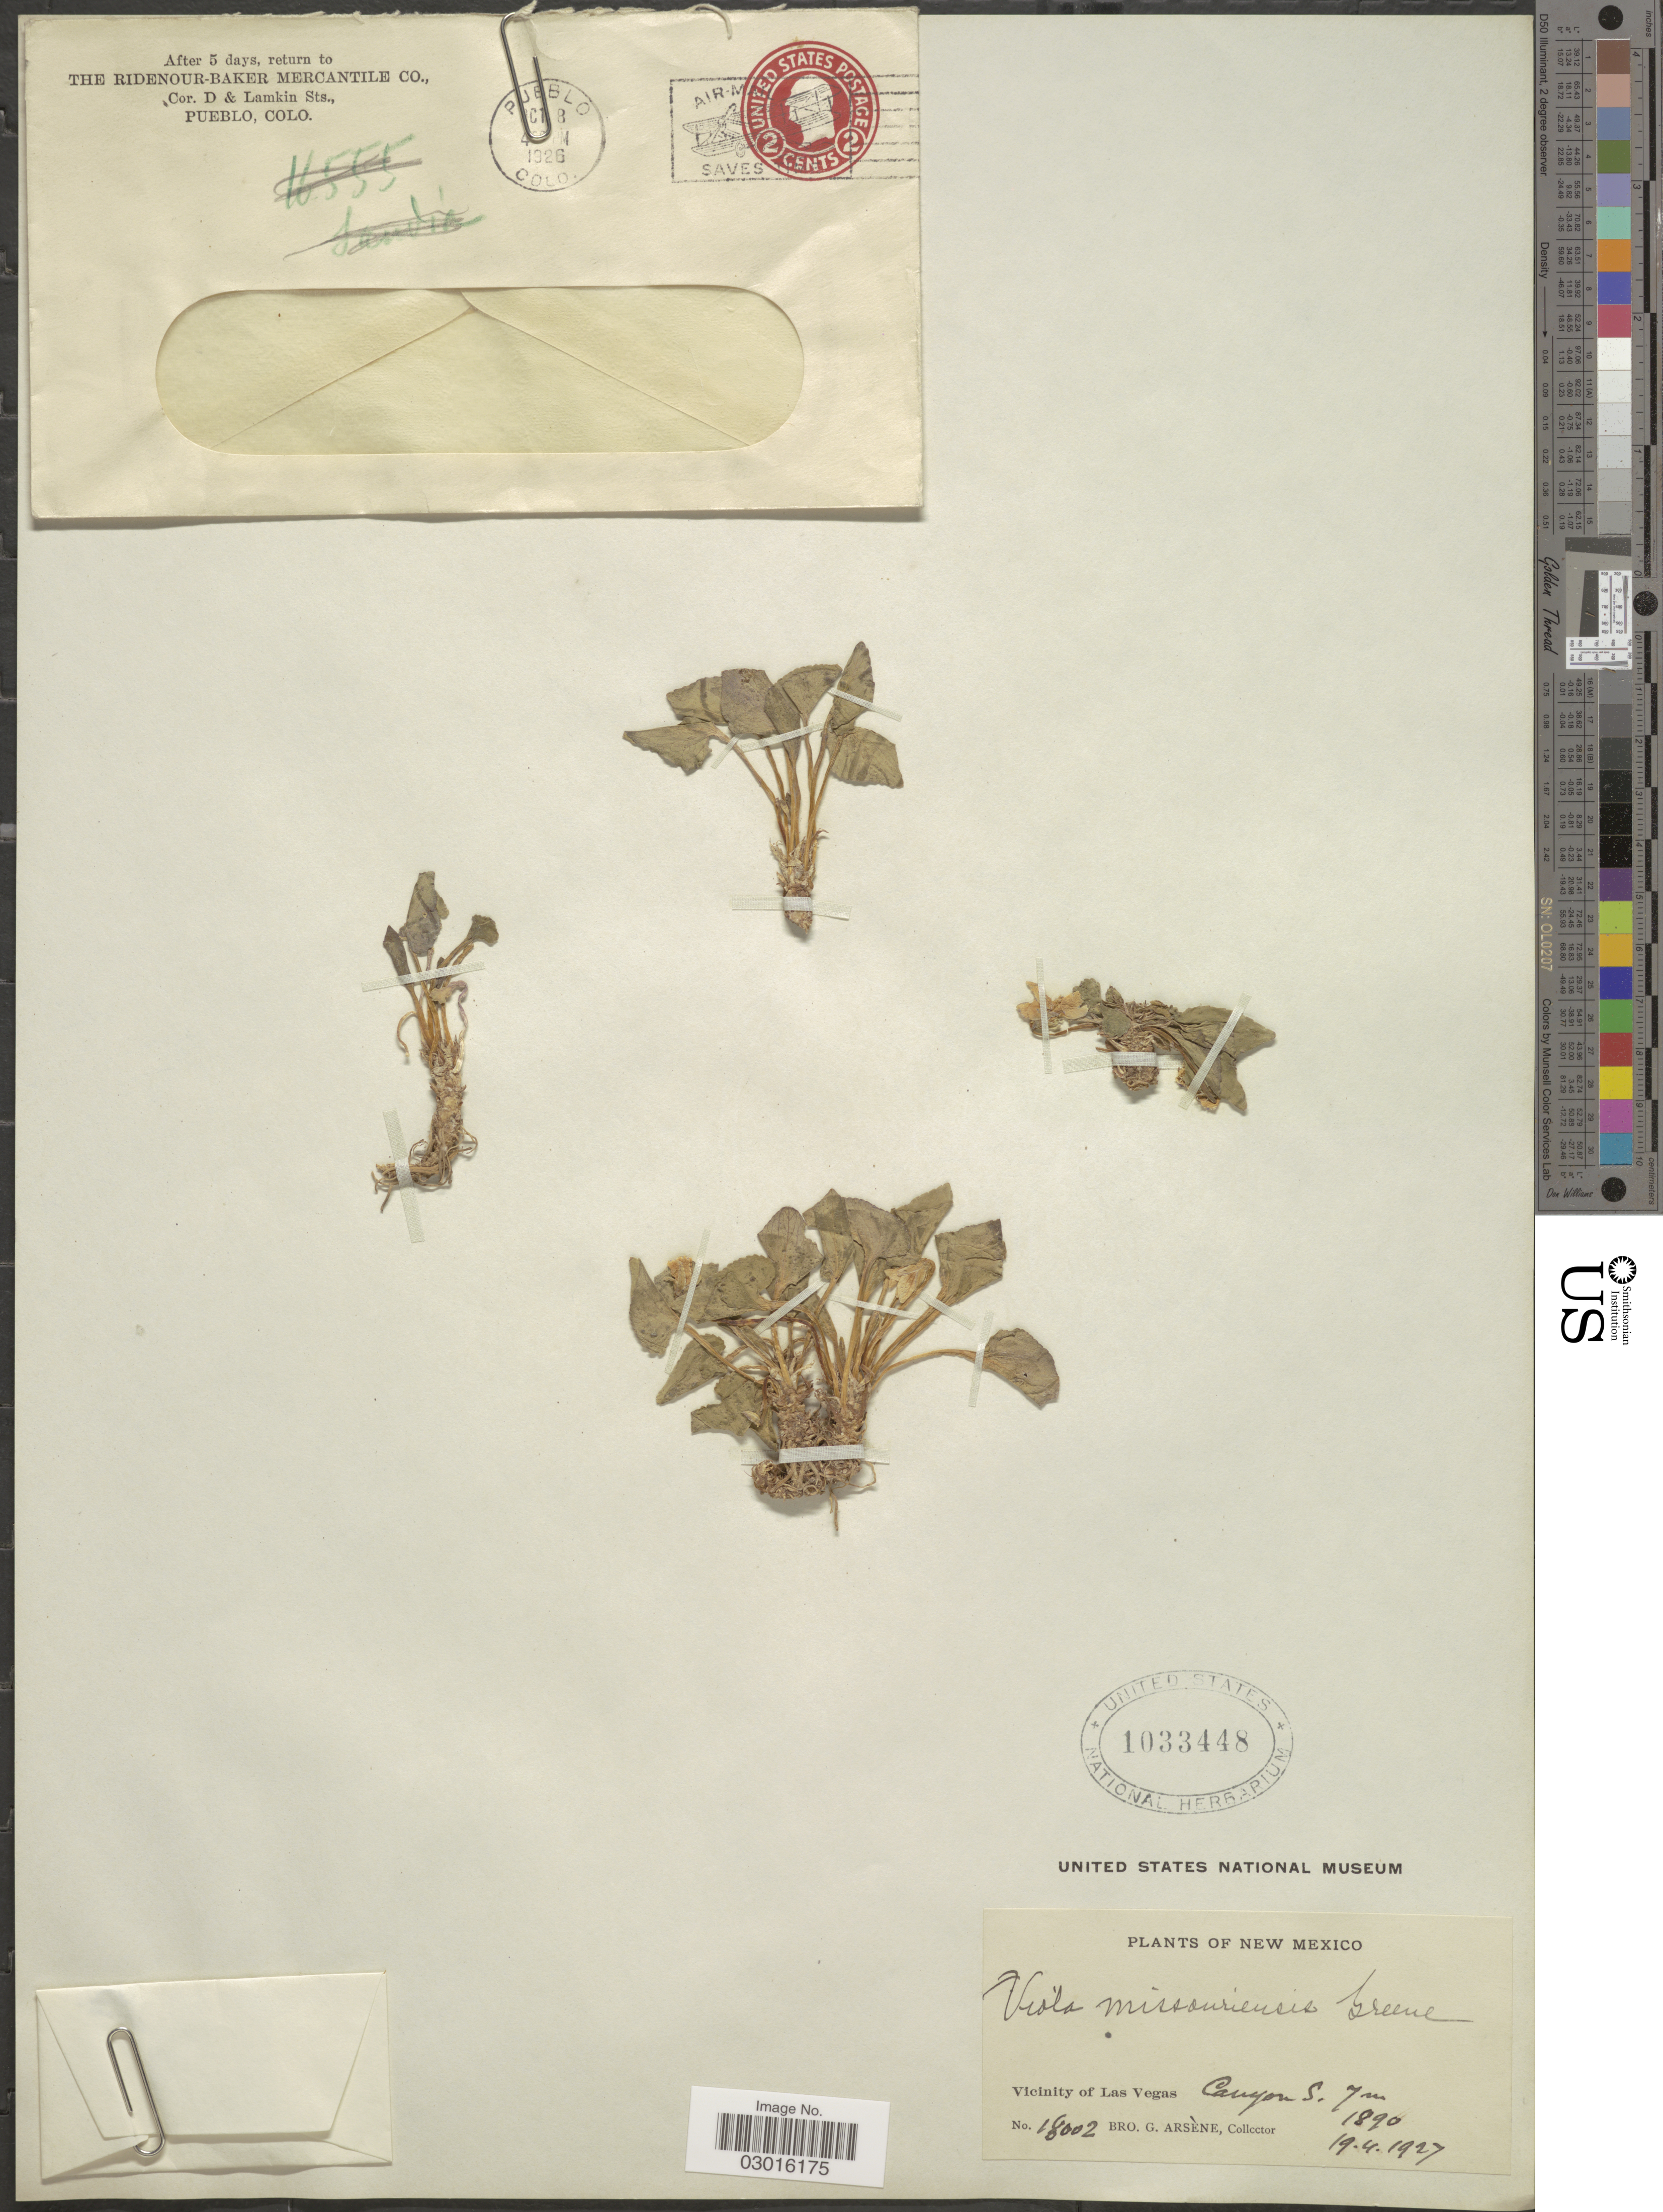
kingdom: Plantae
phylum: Tracheophyta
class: Magnoliopsida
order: Malpighiales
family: Violaceae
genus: Viola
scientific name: Viola missouriensis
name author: Greene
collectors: Bro. G. Arsène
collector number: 18002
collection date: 1927-04-19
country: United States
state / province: New Mexico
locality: Vicinity of Las Vegas, Canyon S. 7 m.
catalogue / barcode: US 1033448